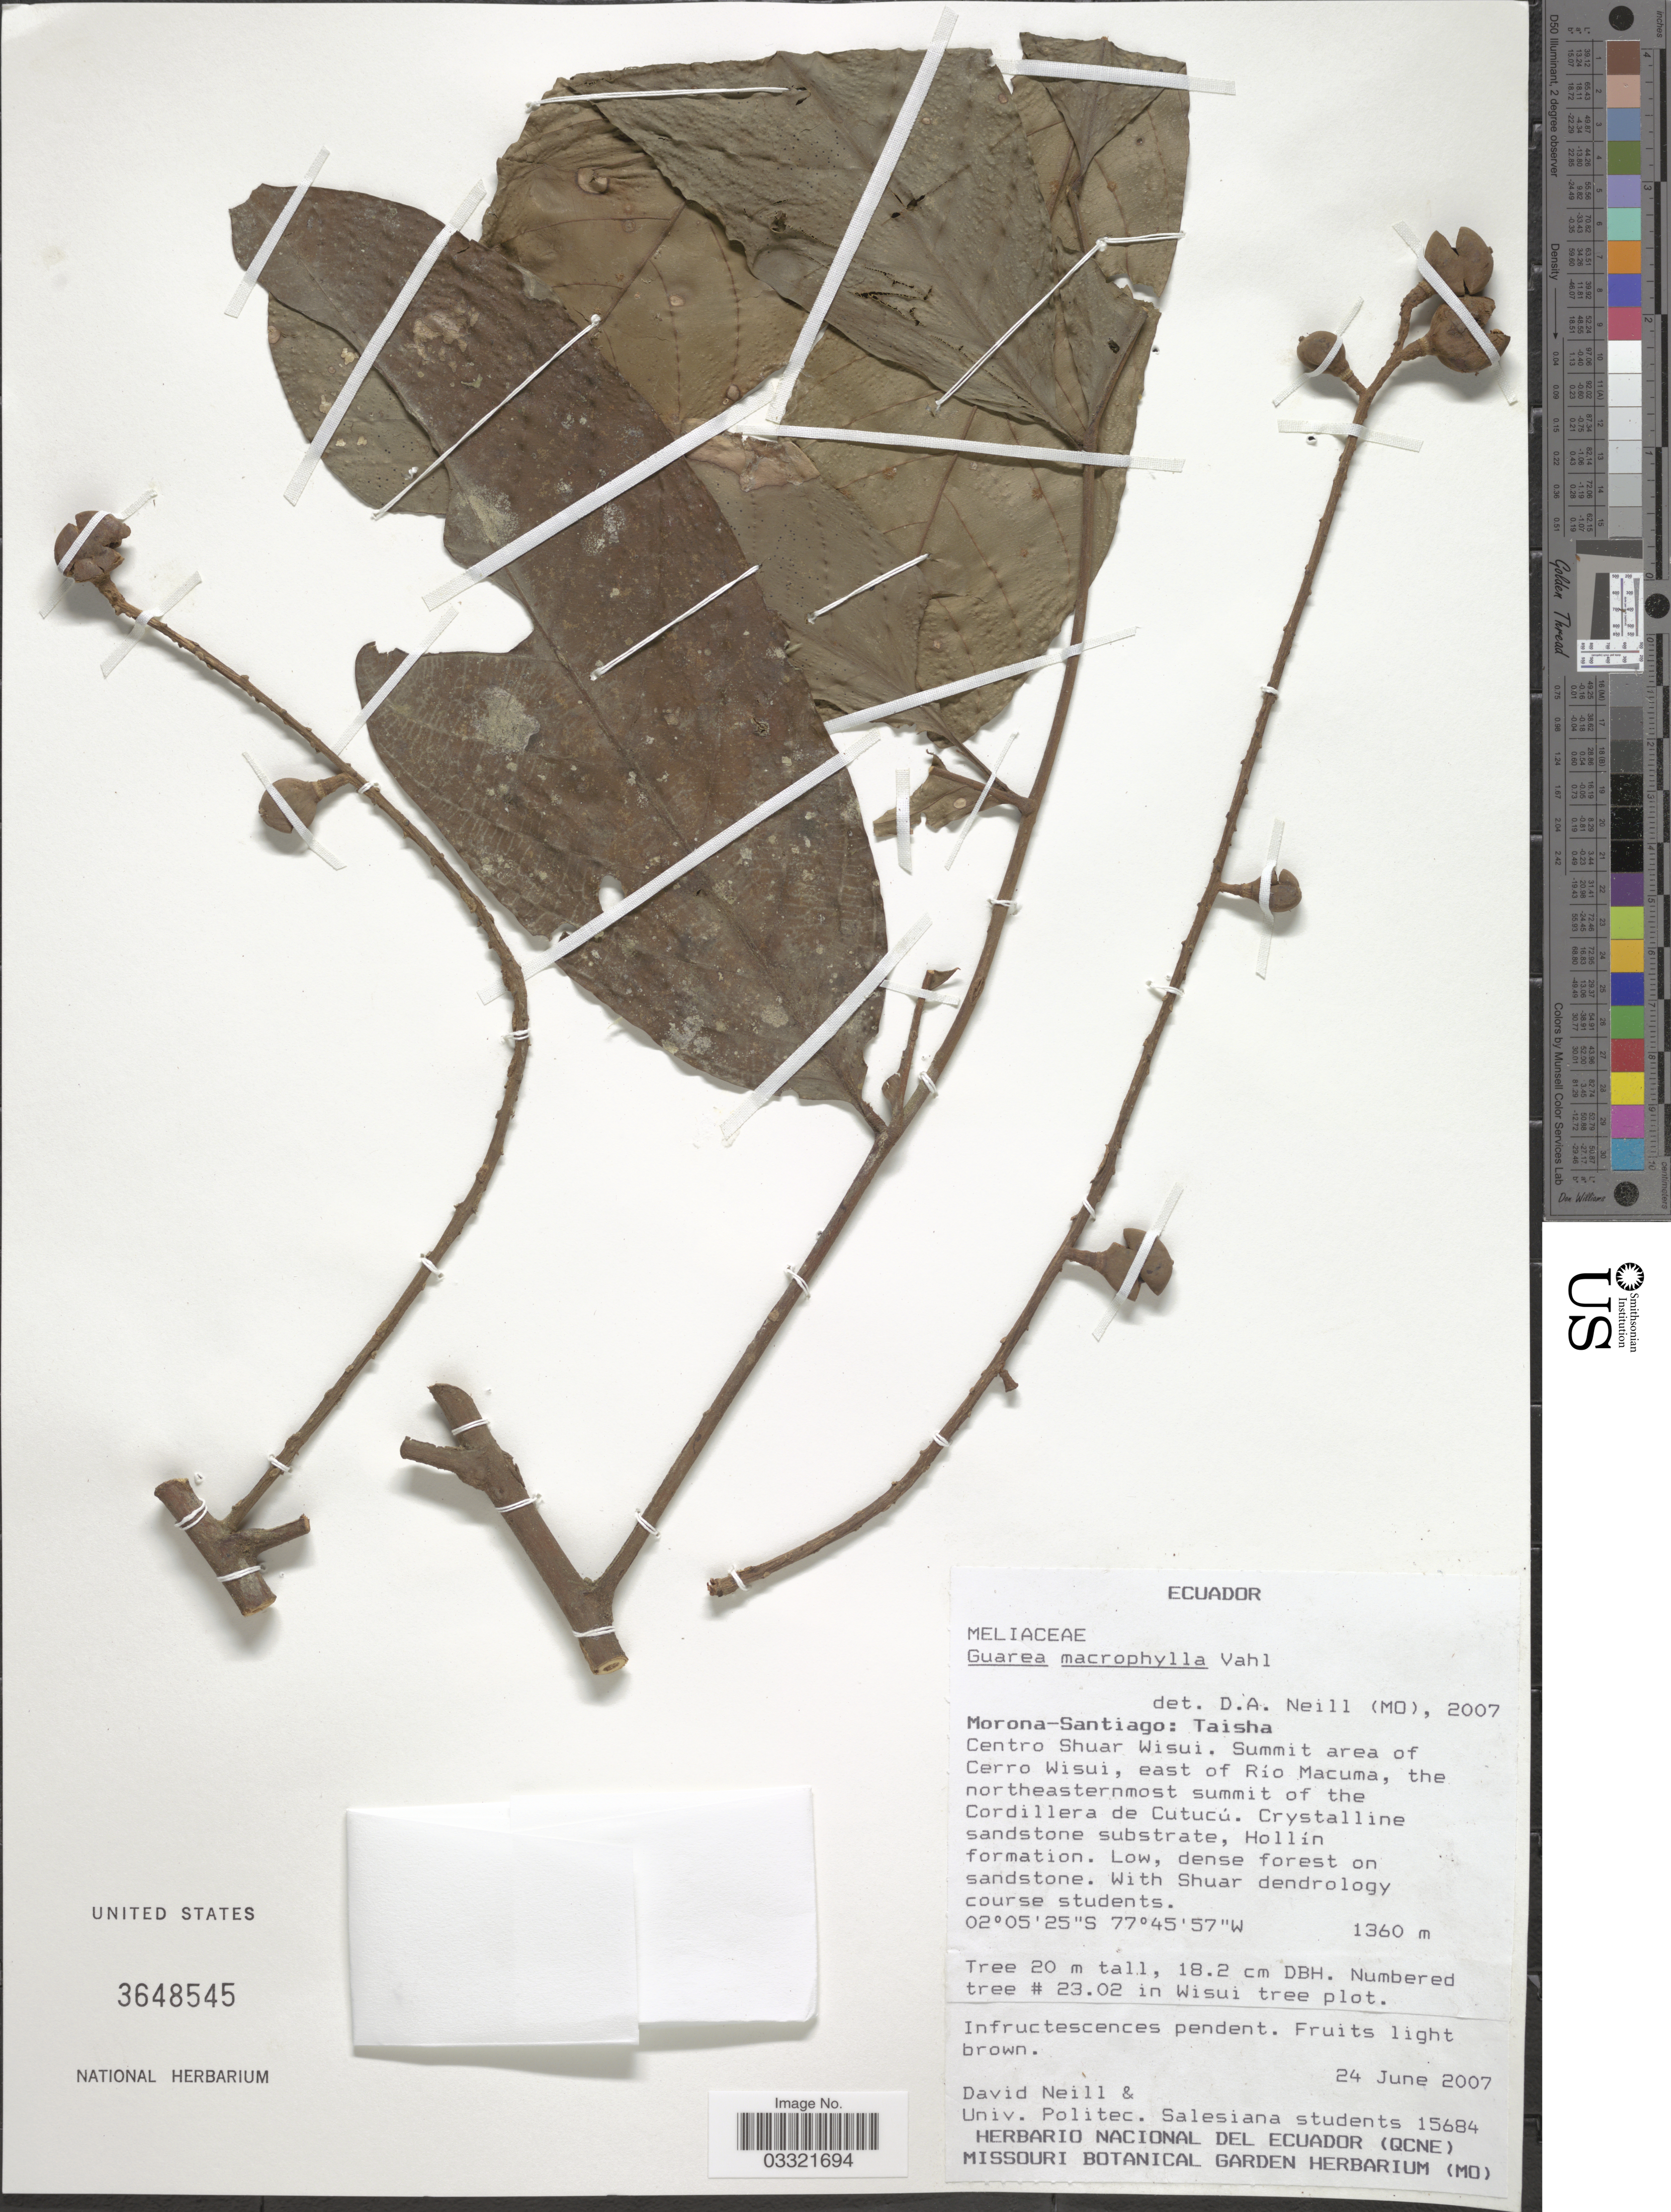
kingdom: Plantae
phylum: Tracheophyta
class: Magnoliopsida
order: Sapindales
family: Meliaceae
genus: Guarea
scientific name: Guarea macrophylla subsp. pachycarpa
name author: (C. DC.) T.D. Penn.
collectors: D. Neill & Univ. Politec. Salesiana students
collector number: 15684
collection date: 2007-06-24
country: Ecuador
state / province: Morona-Santiago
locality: Taisha. Centro Shuar Wisui. Summit area of Cerro Wisui, east of Río Macuma, the northeasternmost summit of the Cordillera de Cutucú.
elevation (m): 1360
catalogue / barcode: US 3648545